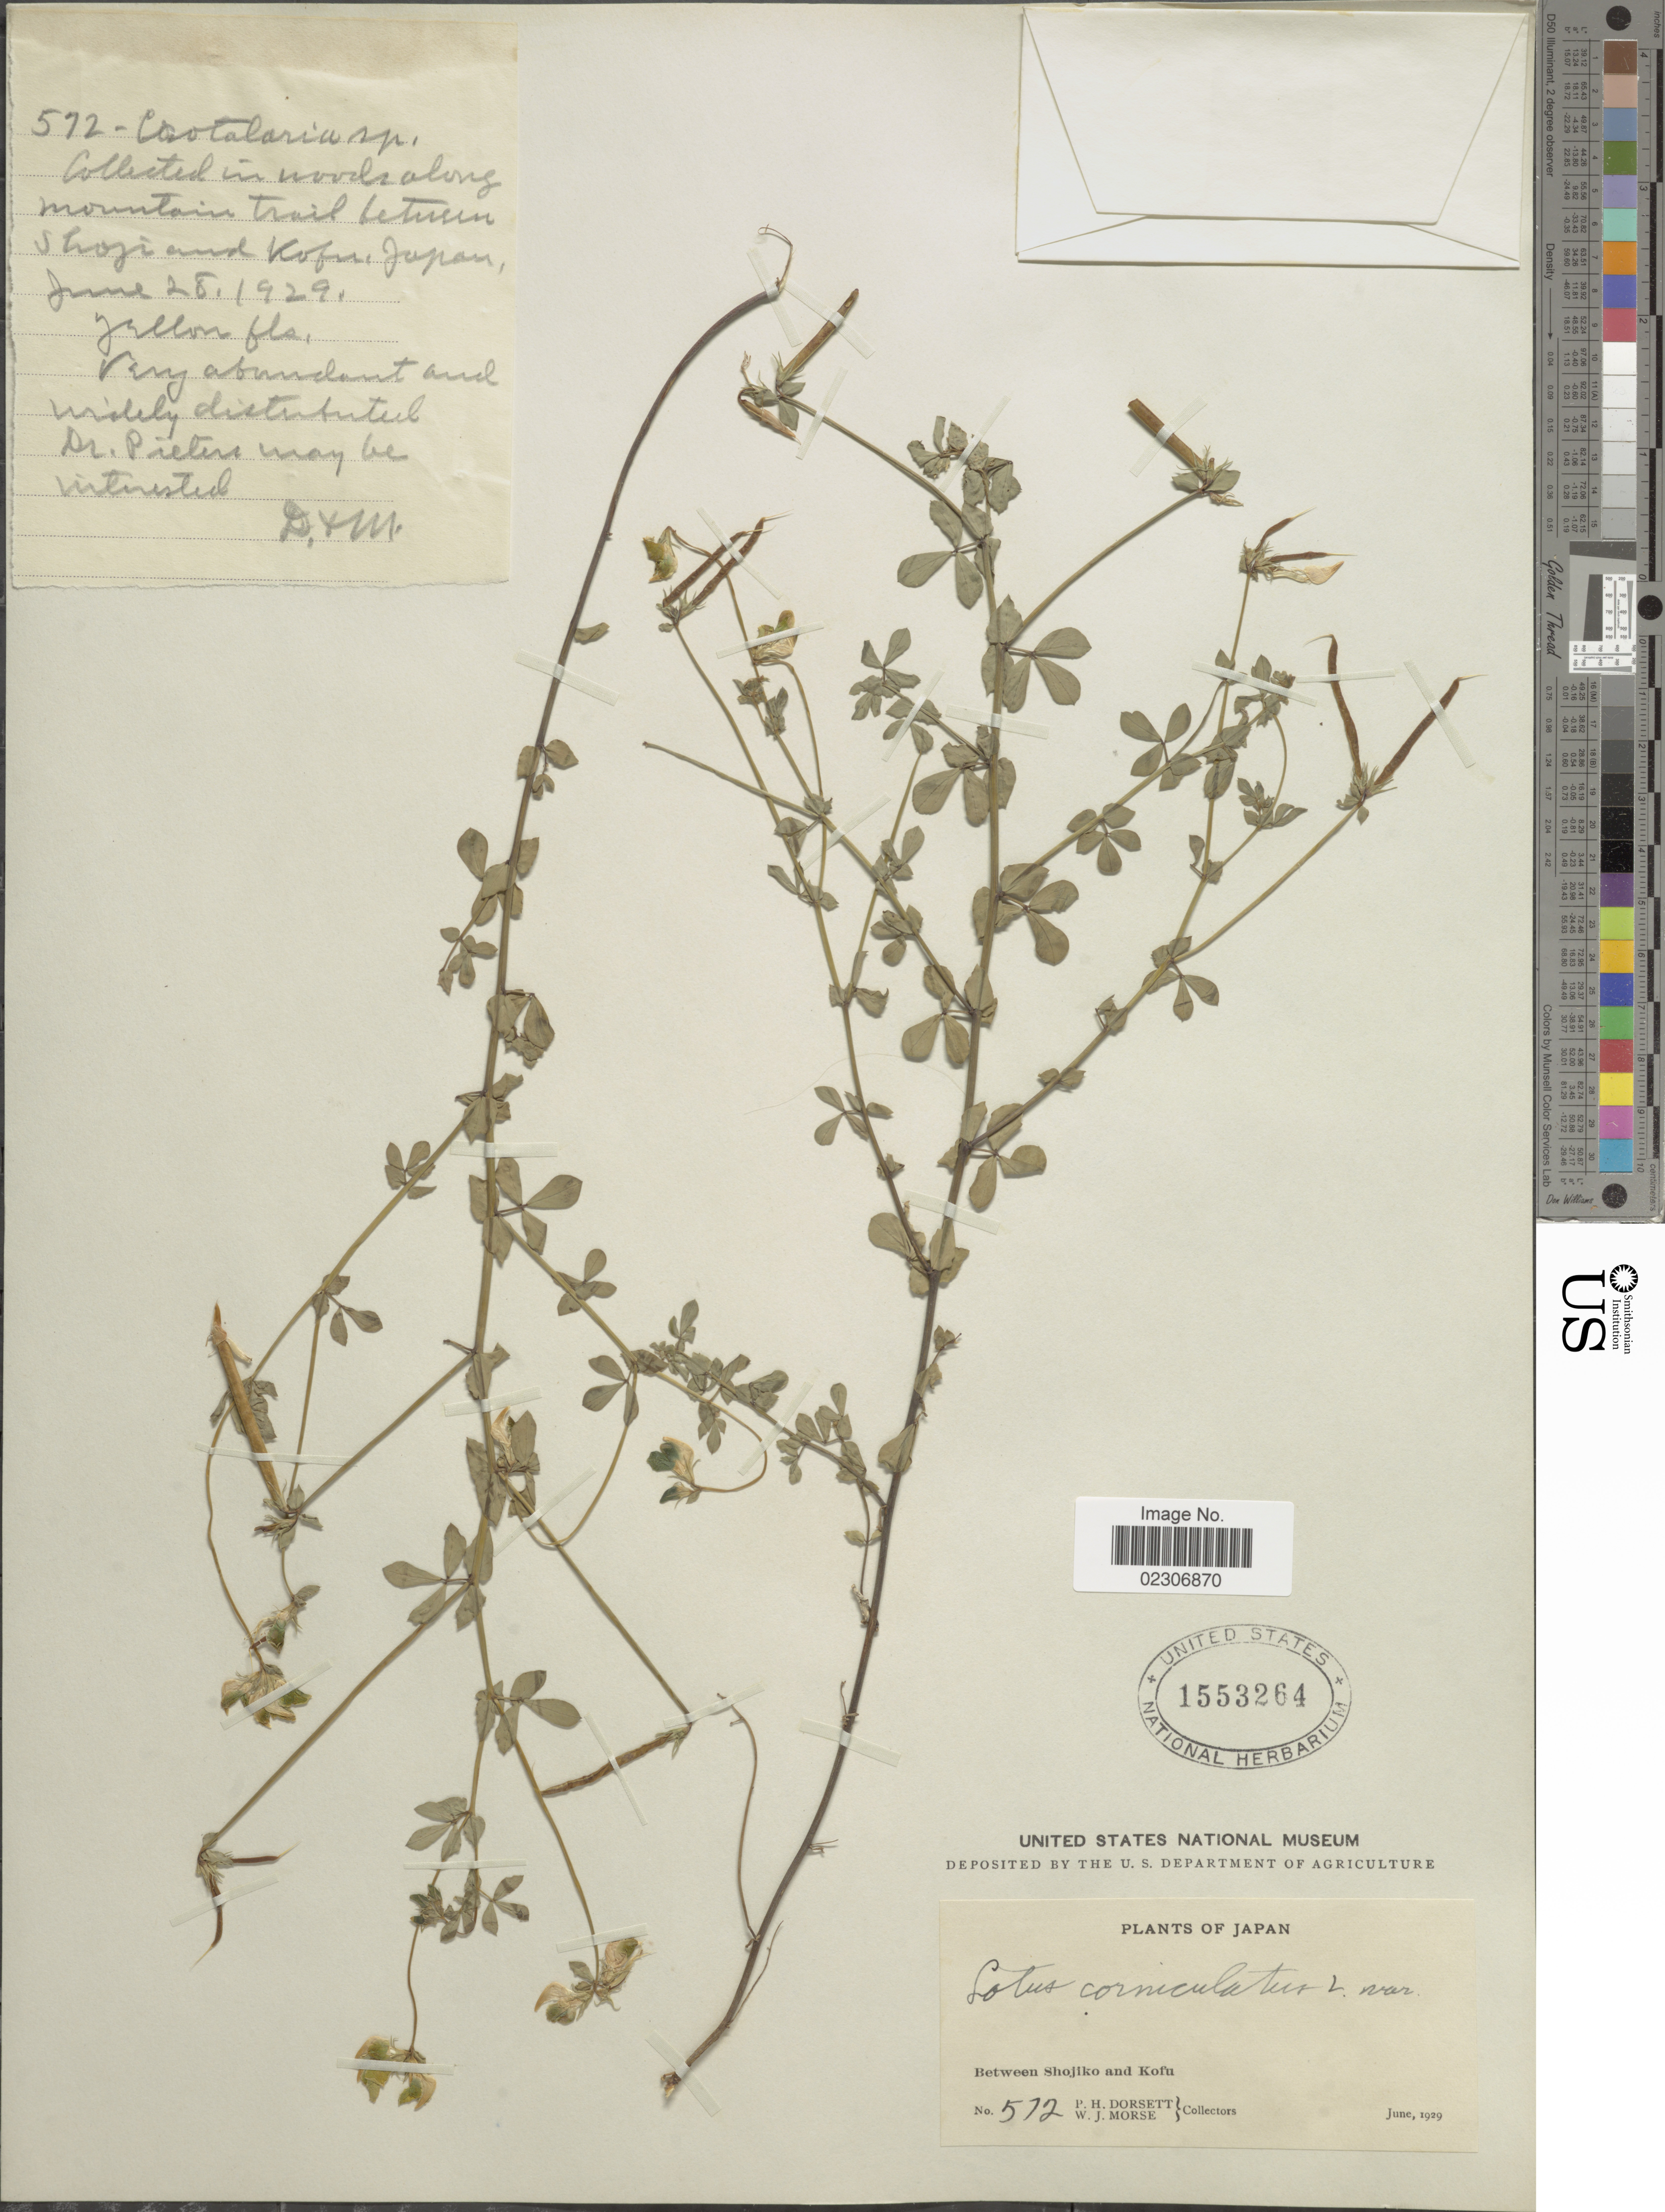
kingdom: Plantae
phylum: Tracheophyta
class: Magnoliopsida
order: Fabales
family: Fabaceae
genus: Lotus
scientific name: Lotus corniculatus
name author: L.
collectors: P. H. Dorsett & W. J. Morse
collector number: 512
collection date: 1929-06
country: Japan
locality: Between Shojiko and Kofu.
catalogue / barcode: US 1553264